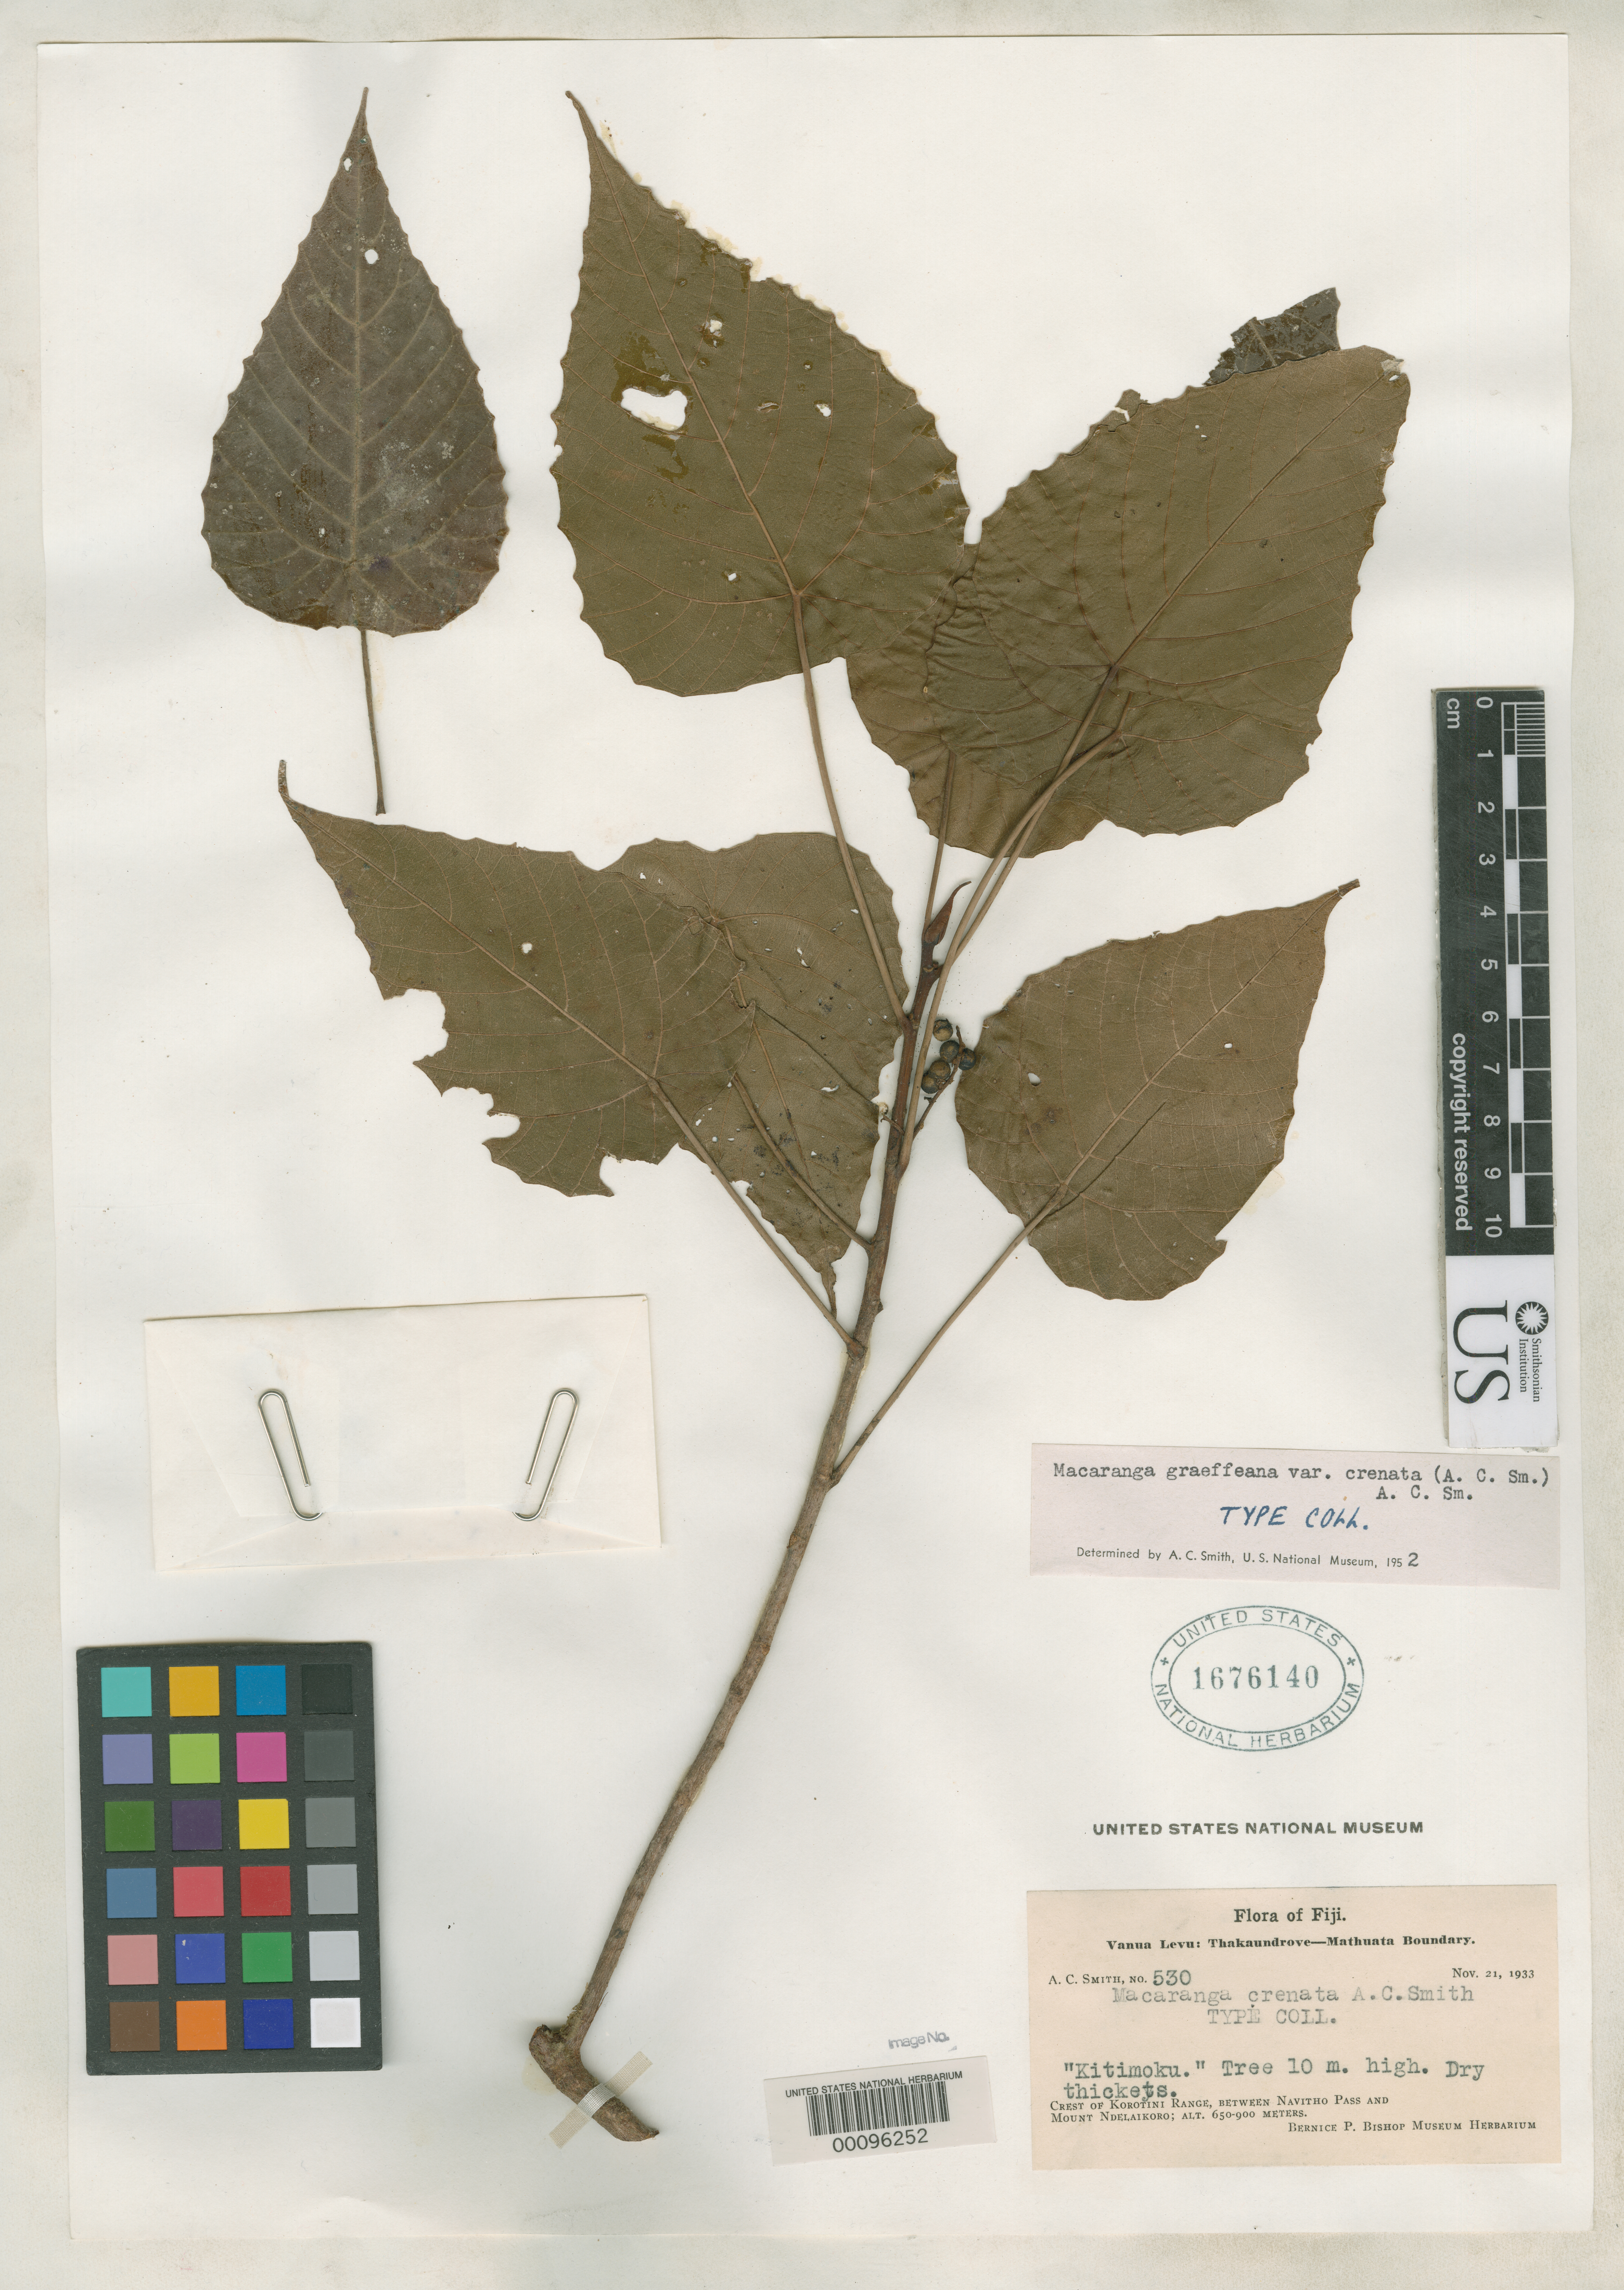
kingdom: Plantae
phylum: Tracheophyta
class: Magnoliopsida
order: Malpighiales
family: Euphorbiaceae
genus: Macaranga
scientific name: Macaranga crenata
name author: A.C. Sm.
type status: Isotype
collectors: A. C. Smith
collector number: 530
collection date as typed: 21 Nov 1933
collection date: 1933-11-21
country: Fiji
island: Vanua Levu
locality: Thakaundere-Mathuata boundary, Korotini Range between Navitho Pass & Mt. Ndelaikoro. [Vanua Levu Group]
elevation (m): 650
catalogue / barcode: US 1676140